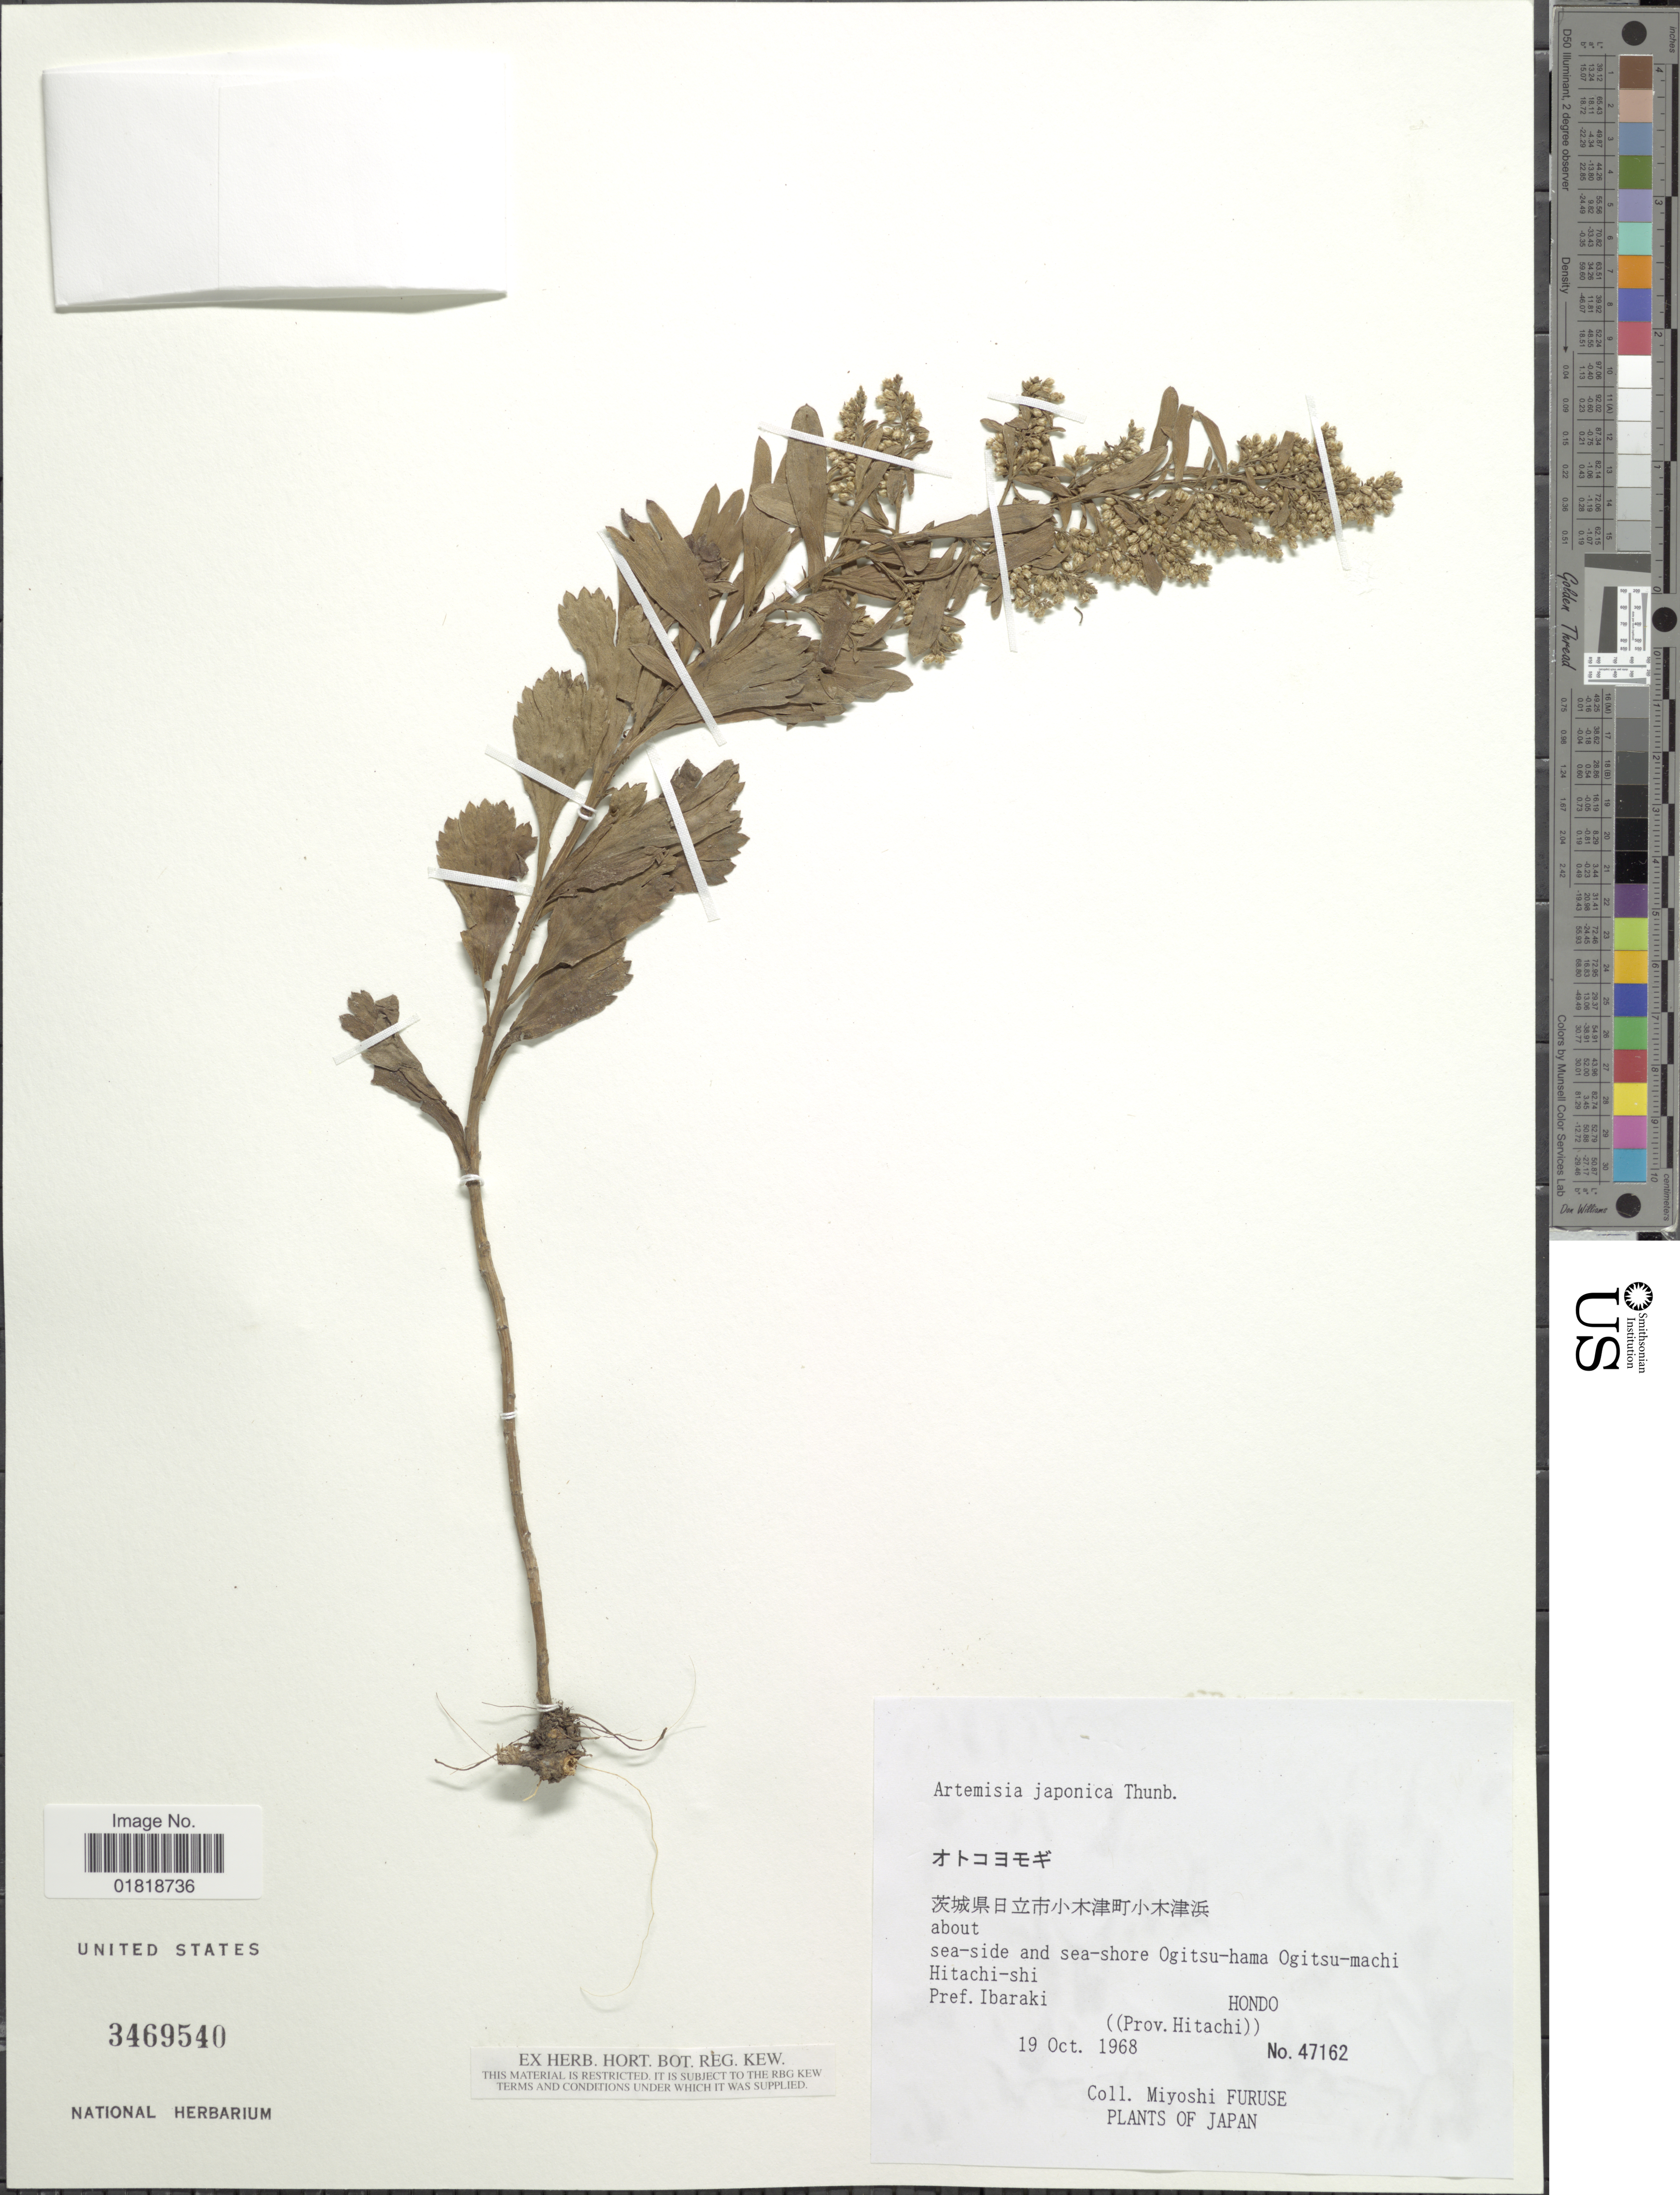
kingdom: Plantae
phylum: Tracheophyta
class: Magnoliopsida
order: Asterales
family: Asteraceae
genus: Artemisia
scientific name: Artemisia japonica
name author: Thunb.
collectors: M. Furuse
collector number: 47162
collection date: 1968-10-19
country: Japan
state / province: Ibaraki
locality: About sea-side and sea-shore Ogitsu-hama Ogitsu-machi, Hitachi-shi, Pref. Ibaraki, Hondu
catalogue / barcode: US 3469540